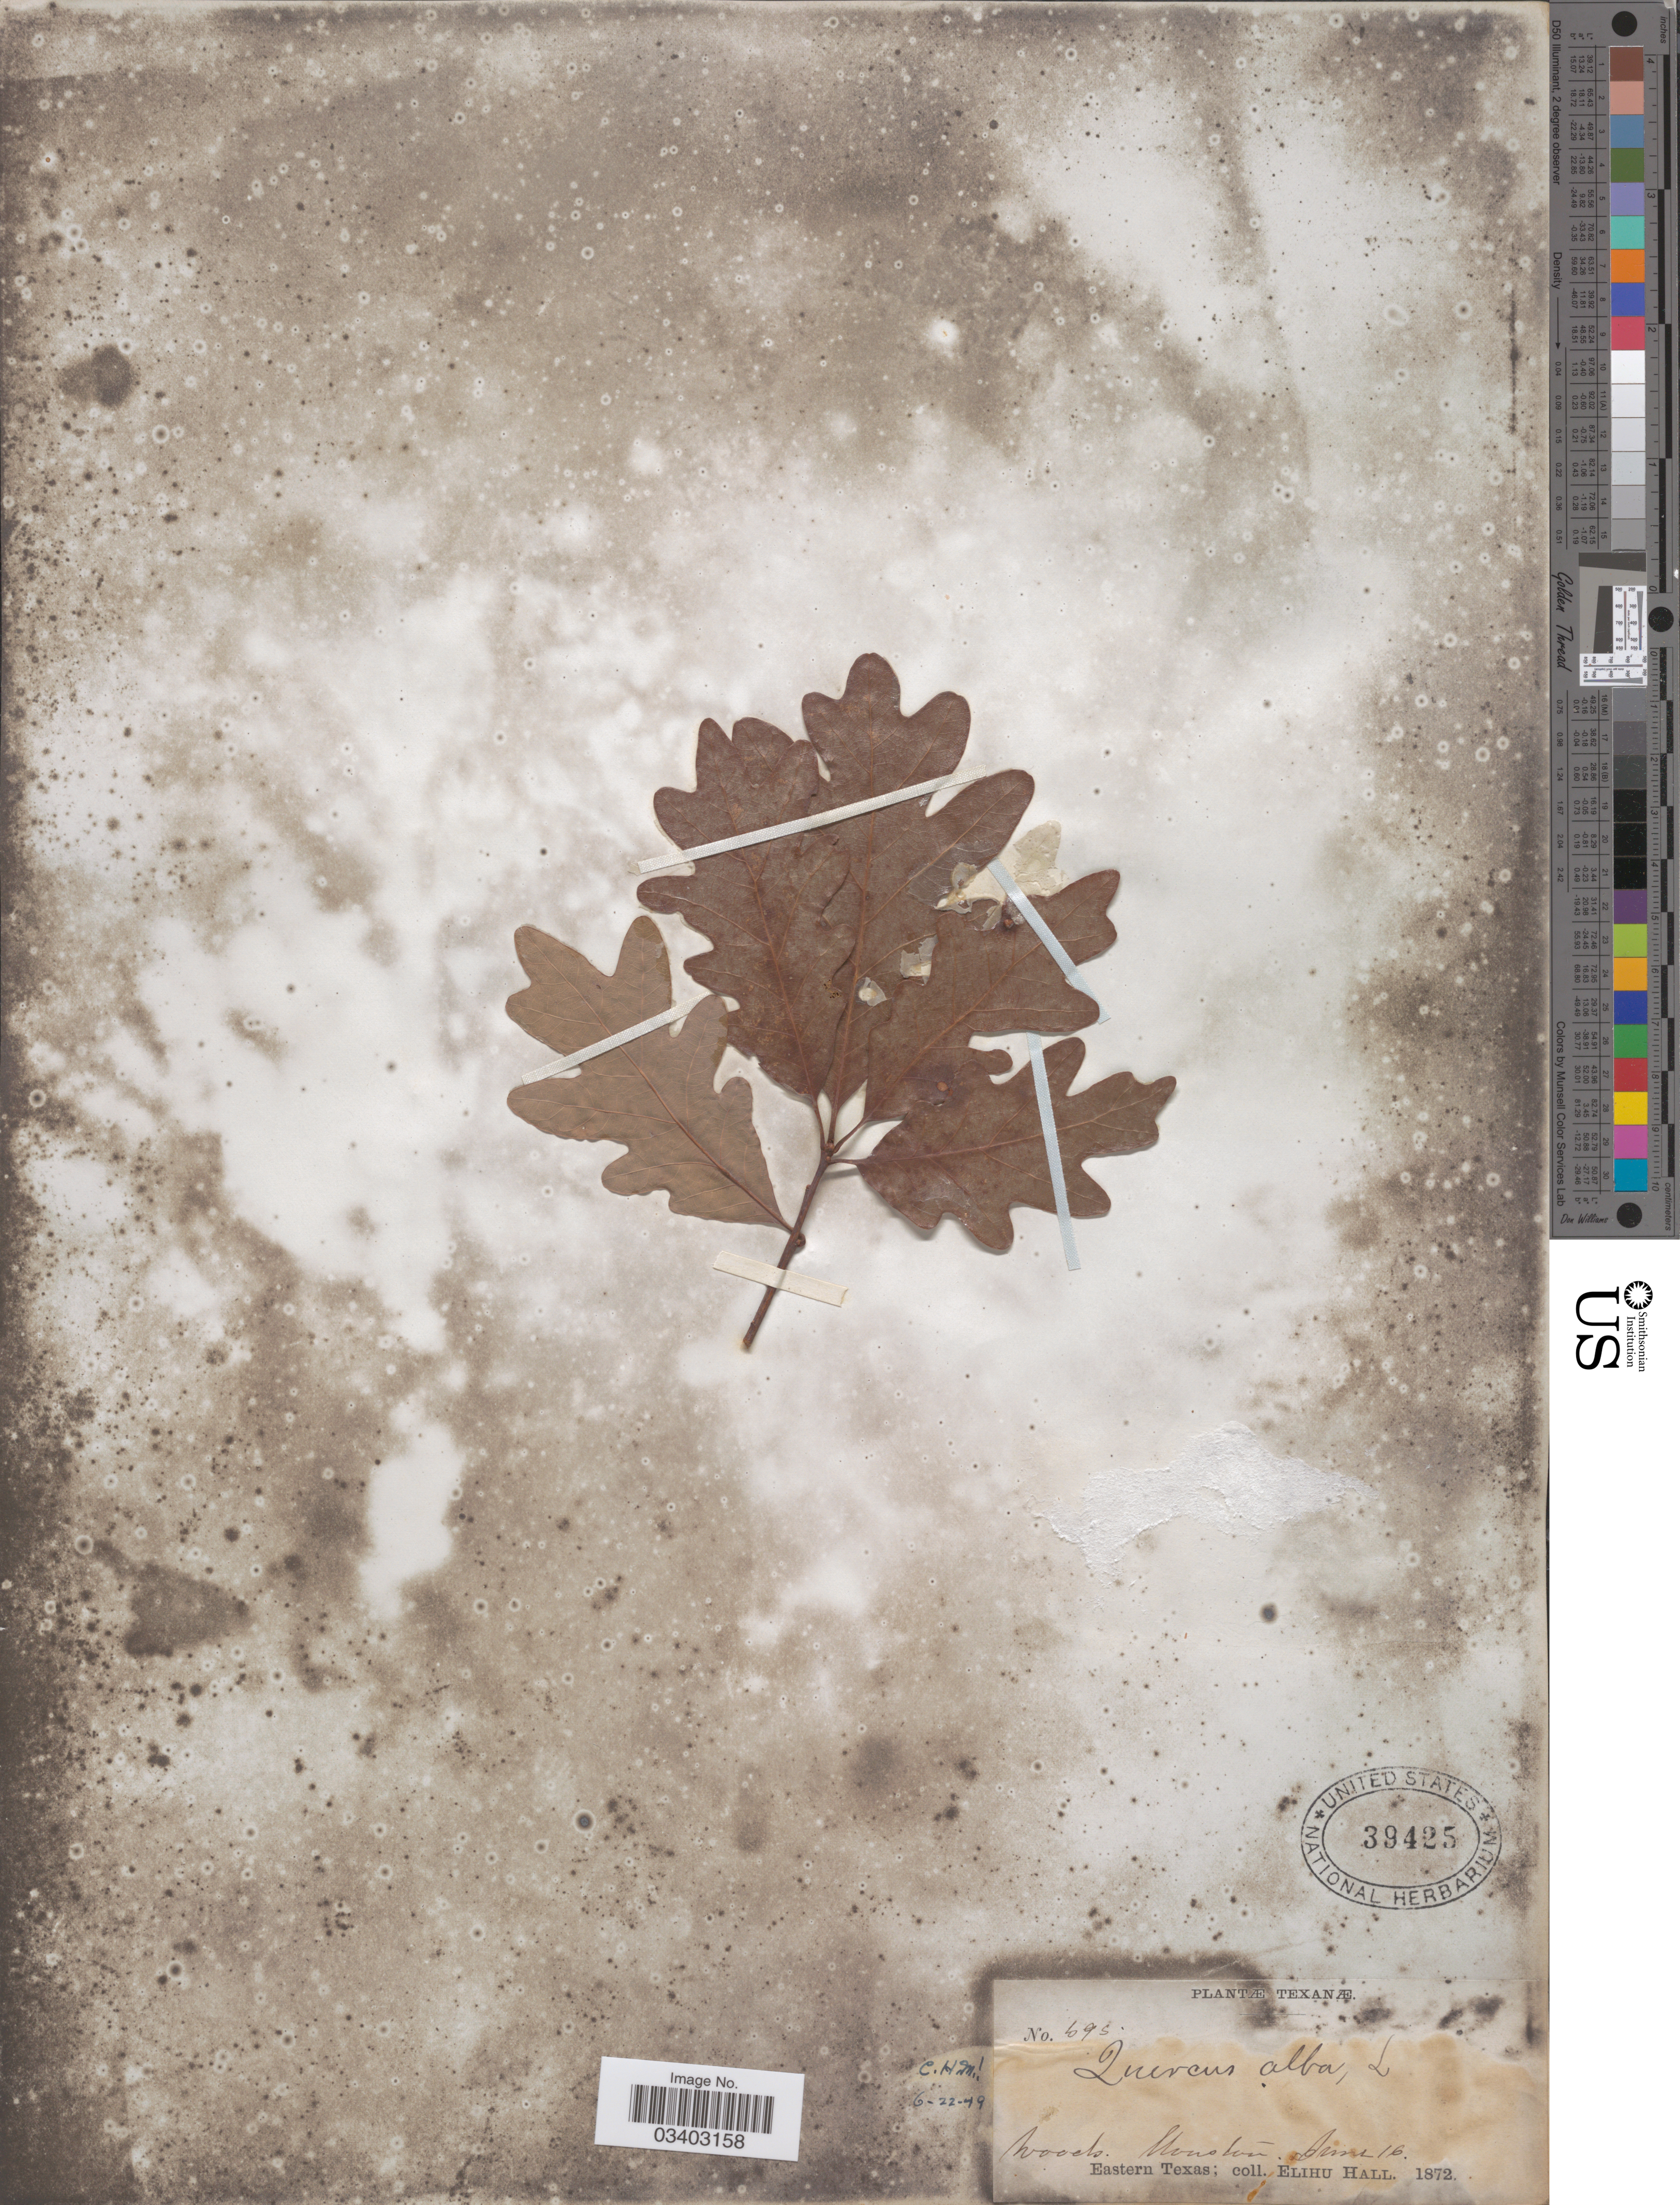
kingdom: Plantae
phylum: Tracheophyta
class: Magnoliopsida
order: Fagales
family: Fagaceae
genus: Quercus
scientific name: Quercus alba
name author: L.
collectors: E. Hall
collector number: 695*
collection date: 1872-06-16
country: United States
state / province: Texas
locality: Houston. Eastern Texas.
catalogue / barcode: US 39425